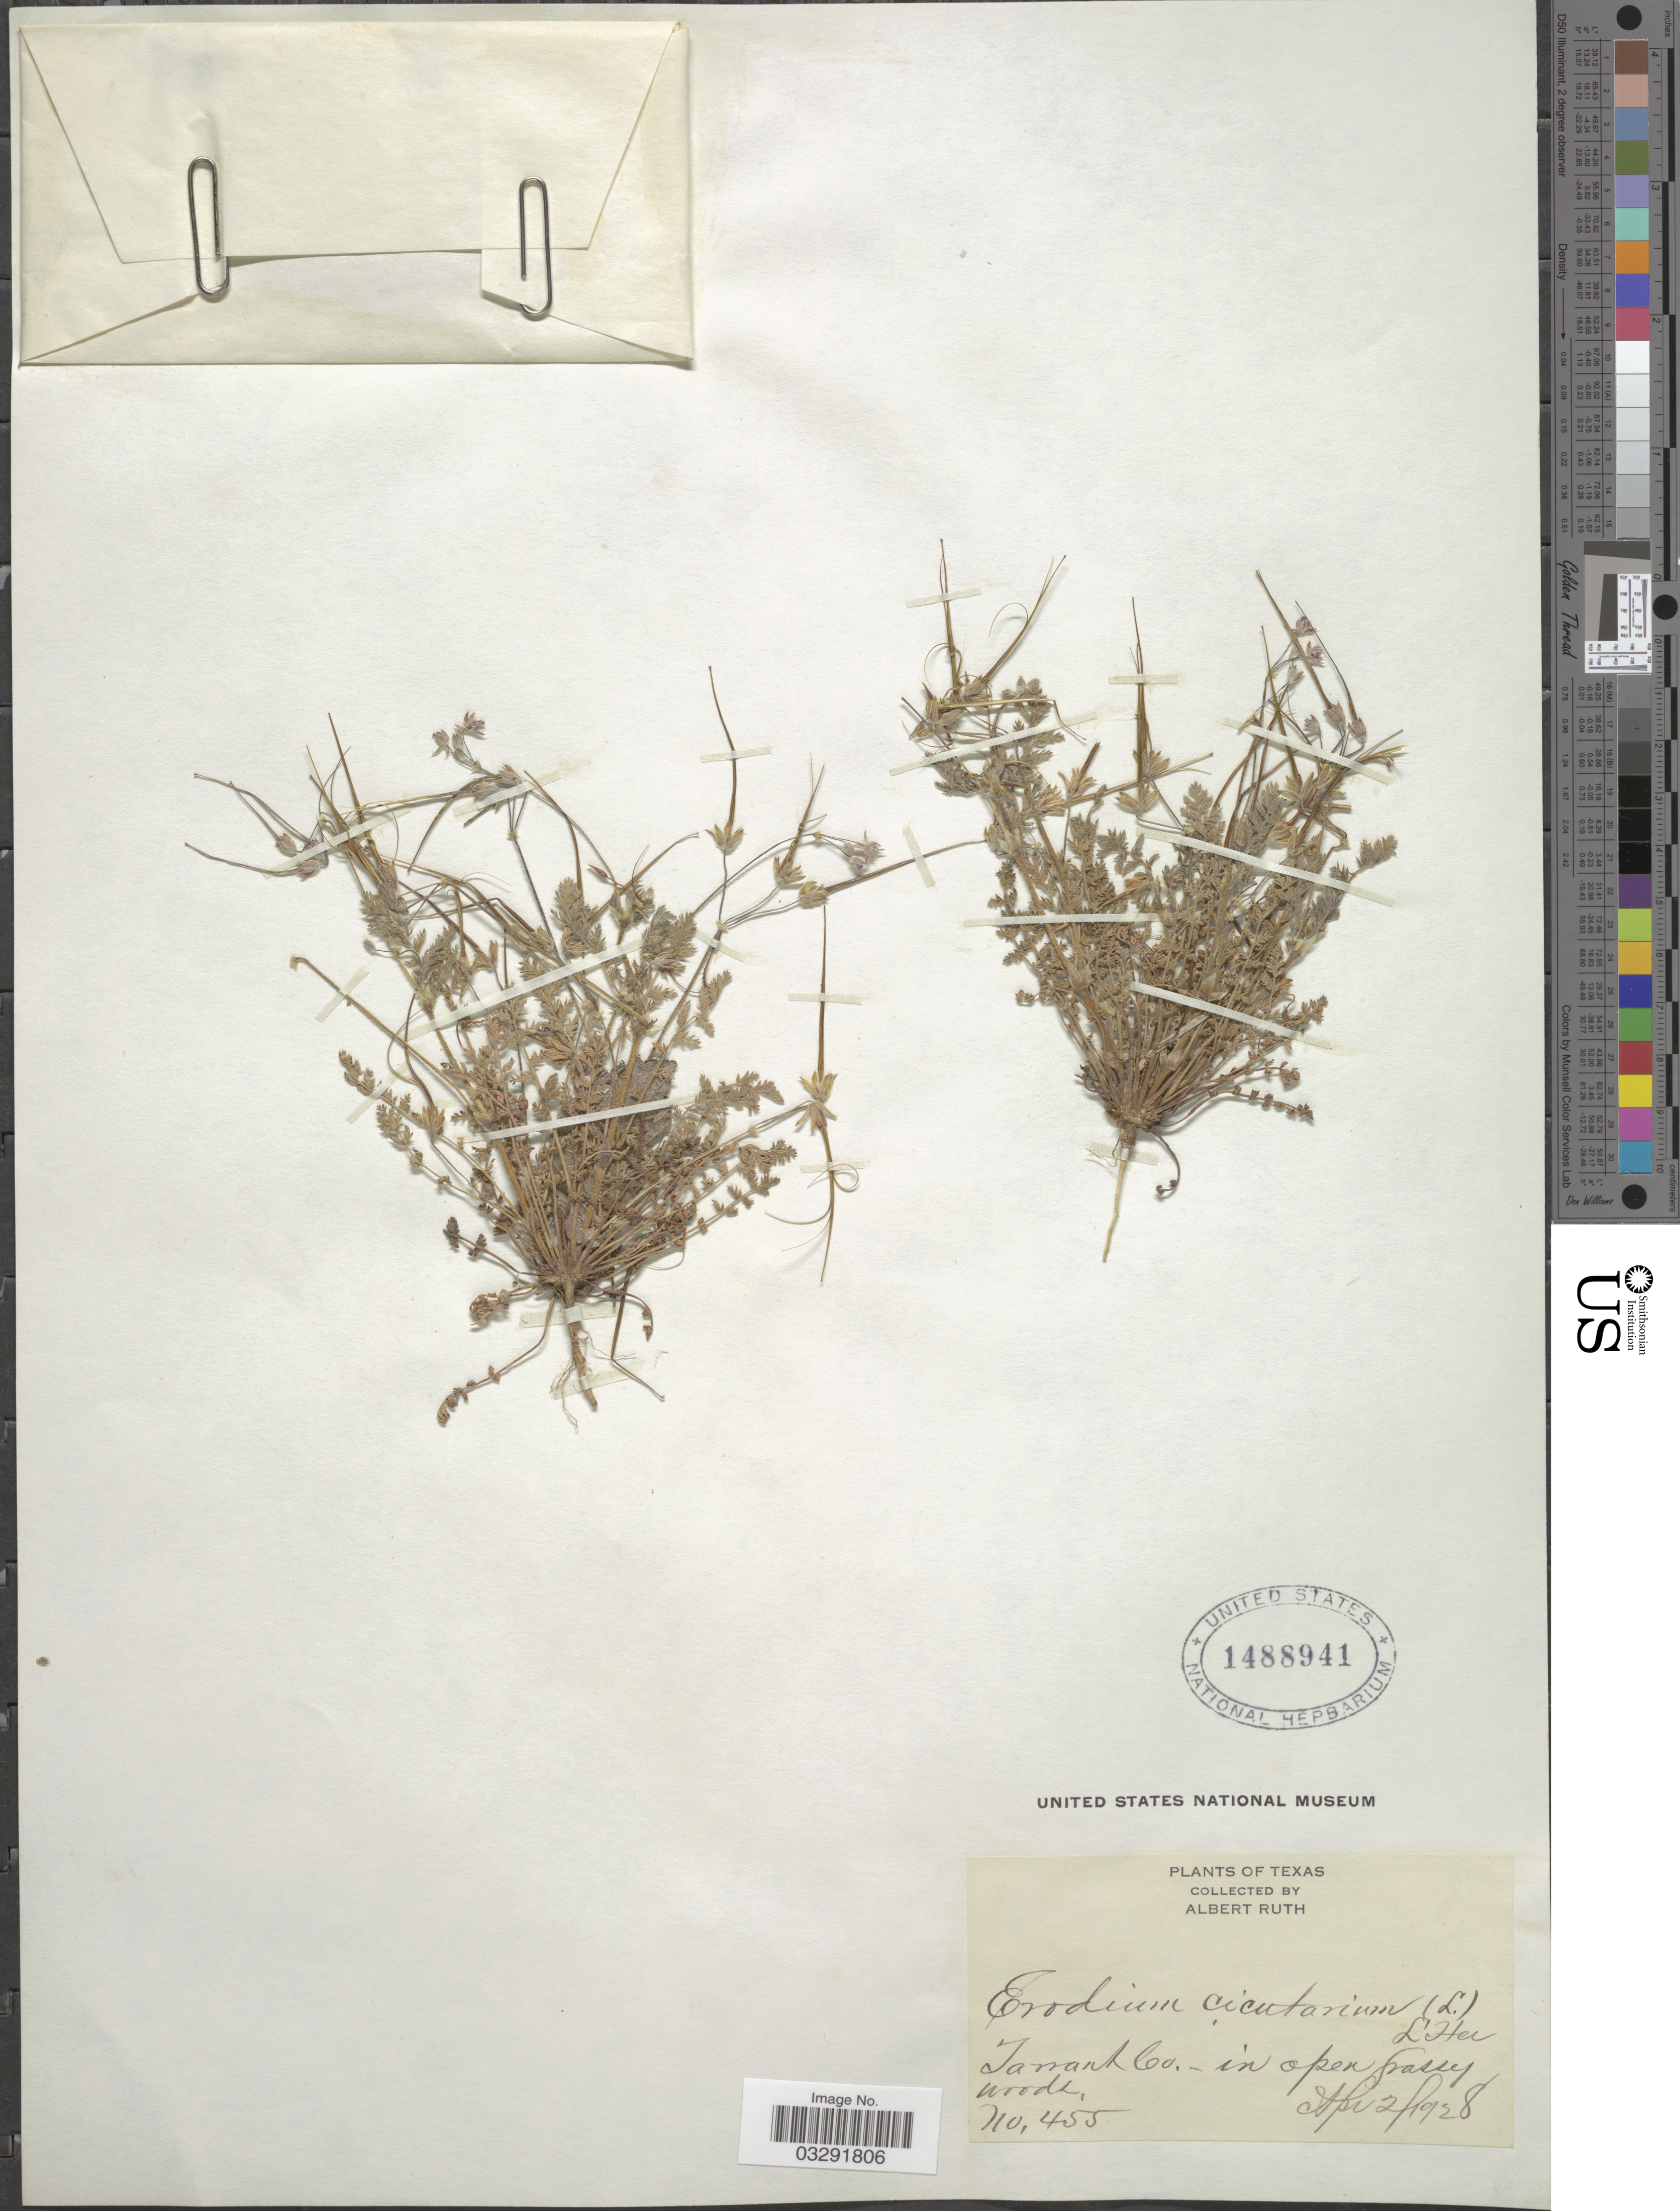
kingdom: Plantae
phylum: Tracheophyta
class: Magnoliopsida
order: Geraniales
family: Geraniaceae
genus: Erodium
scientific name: Erodium cicutarium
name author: (L.) L'Hér.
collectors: A. Ruth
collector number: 455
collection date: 1928-04-02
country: United States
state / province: Texas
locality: Tarrant Co.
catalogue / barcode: US 1488941